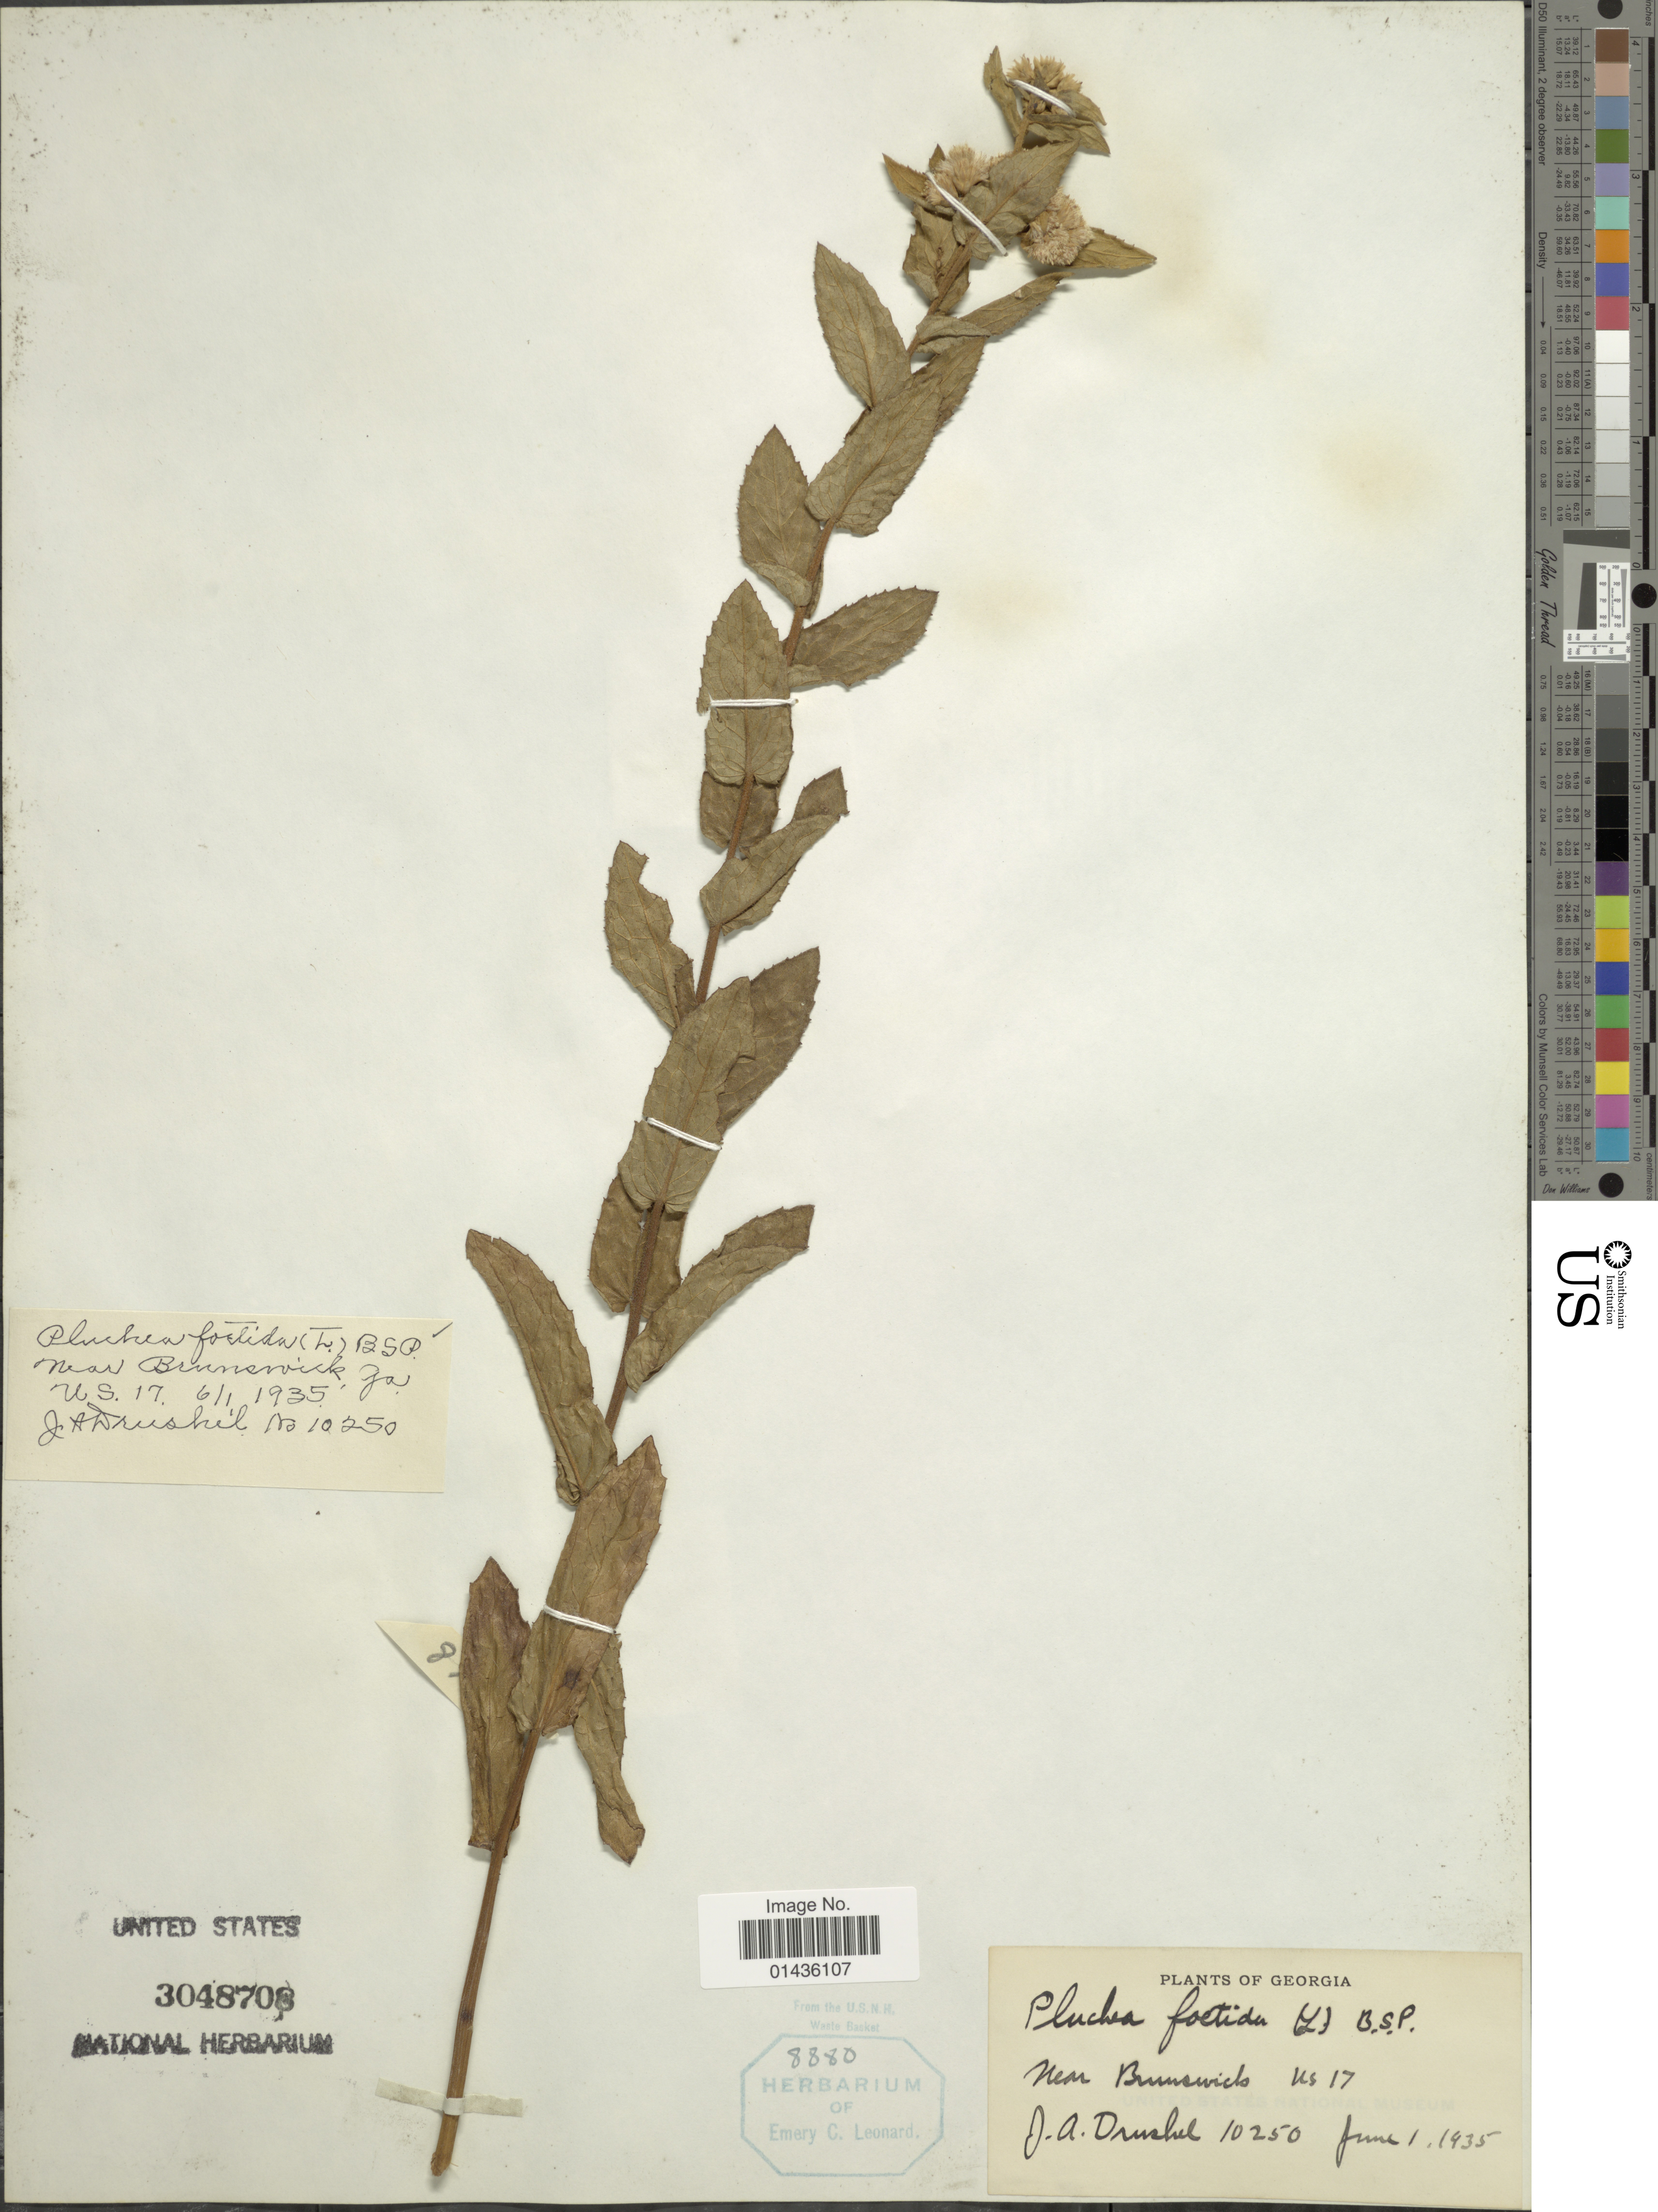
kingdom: Plantae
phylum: Tracheophyta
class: Magnoliopsida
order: Asterales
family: Asteraceae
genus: Pluchea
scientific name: Pluchea foetida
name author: (L.) DC.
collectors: J. A. Drushel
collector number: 10250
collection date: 1935-06-01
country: United States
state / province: Georgia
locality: Near Brunswick US17, Ga.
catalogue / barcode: US 3048708